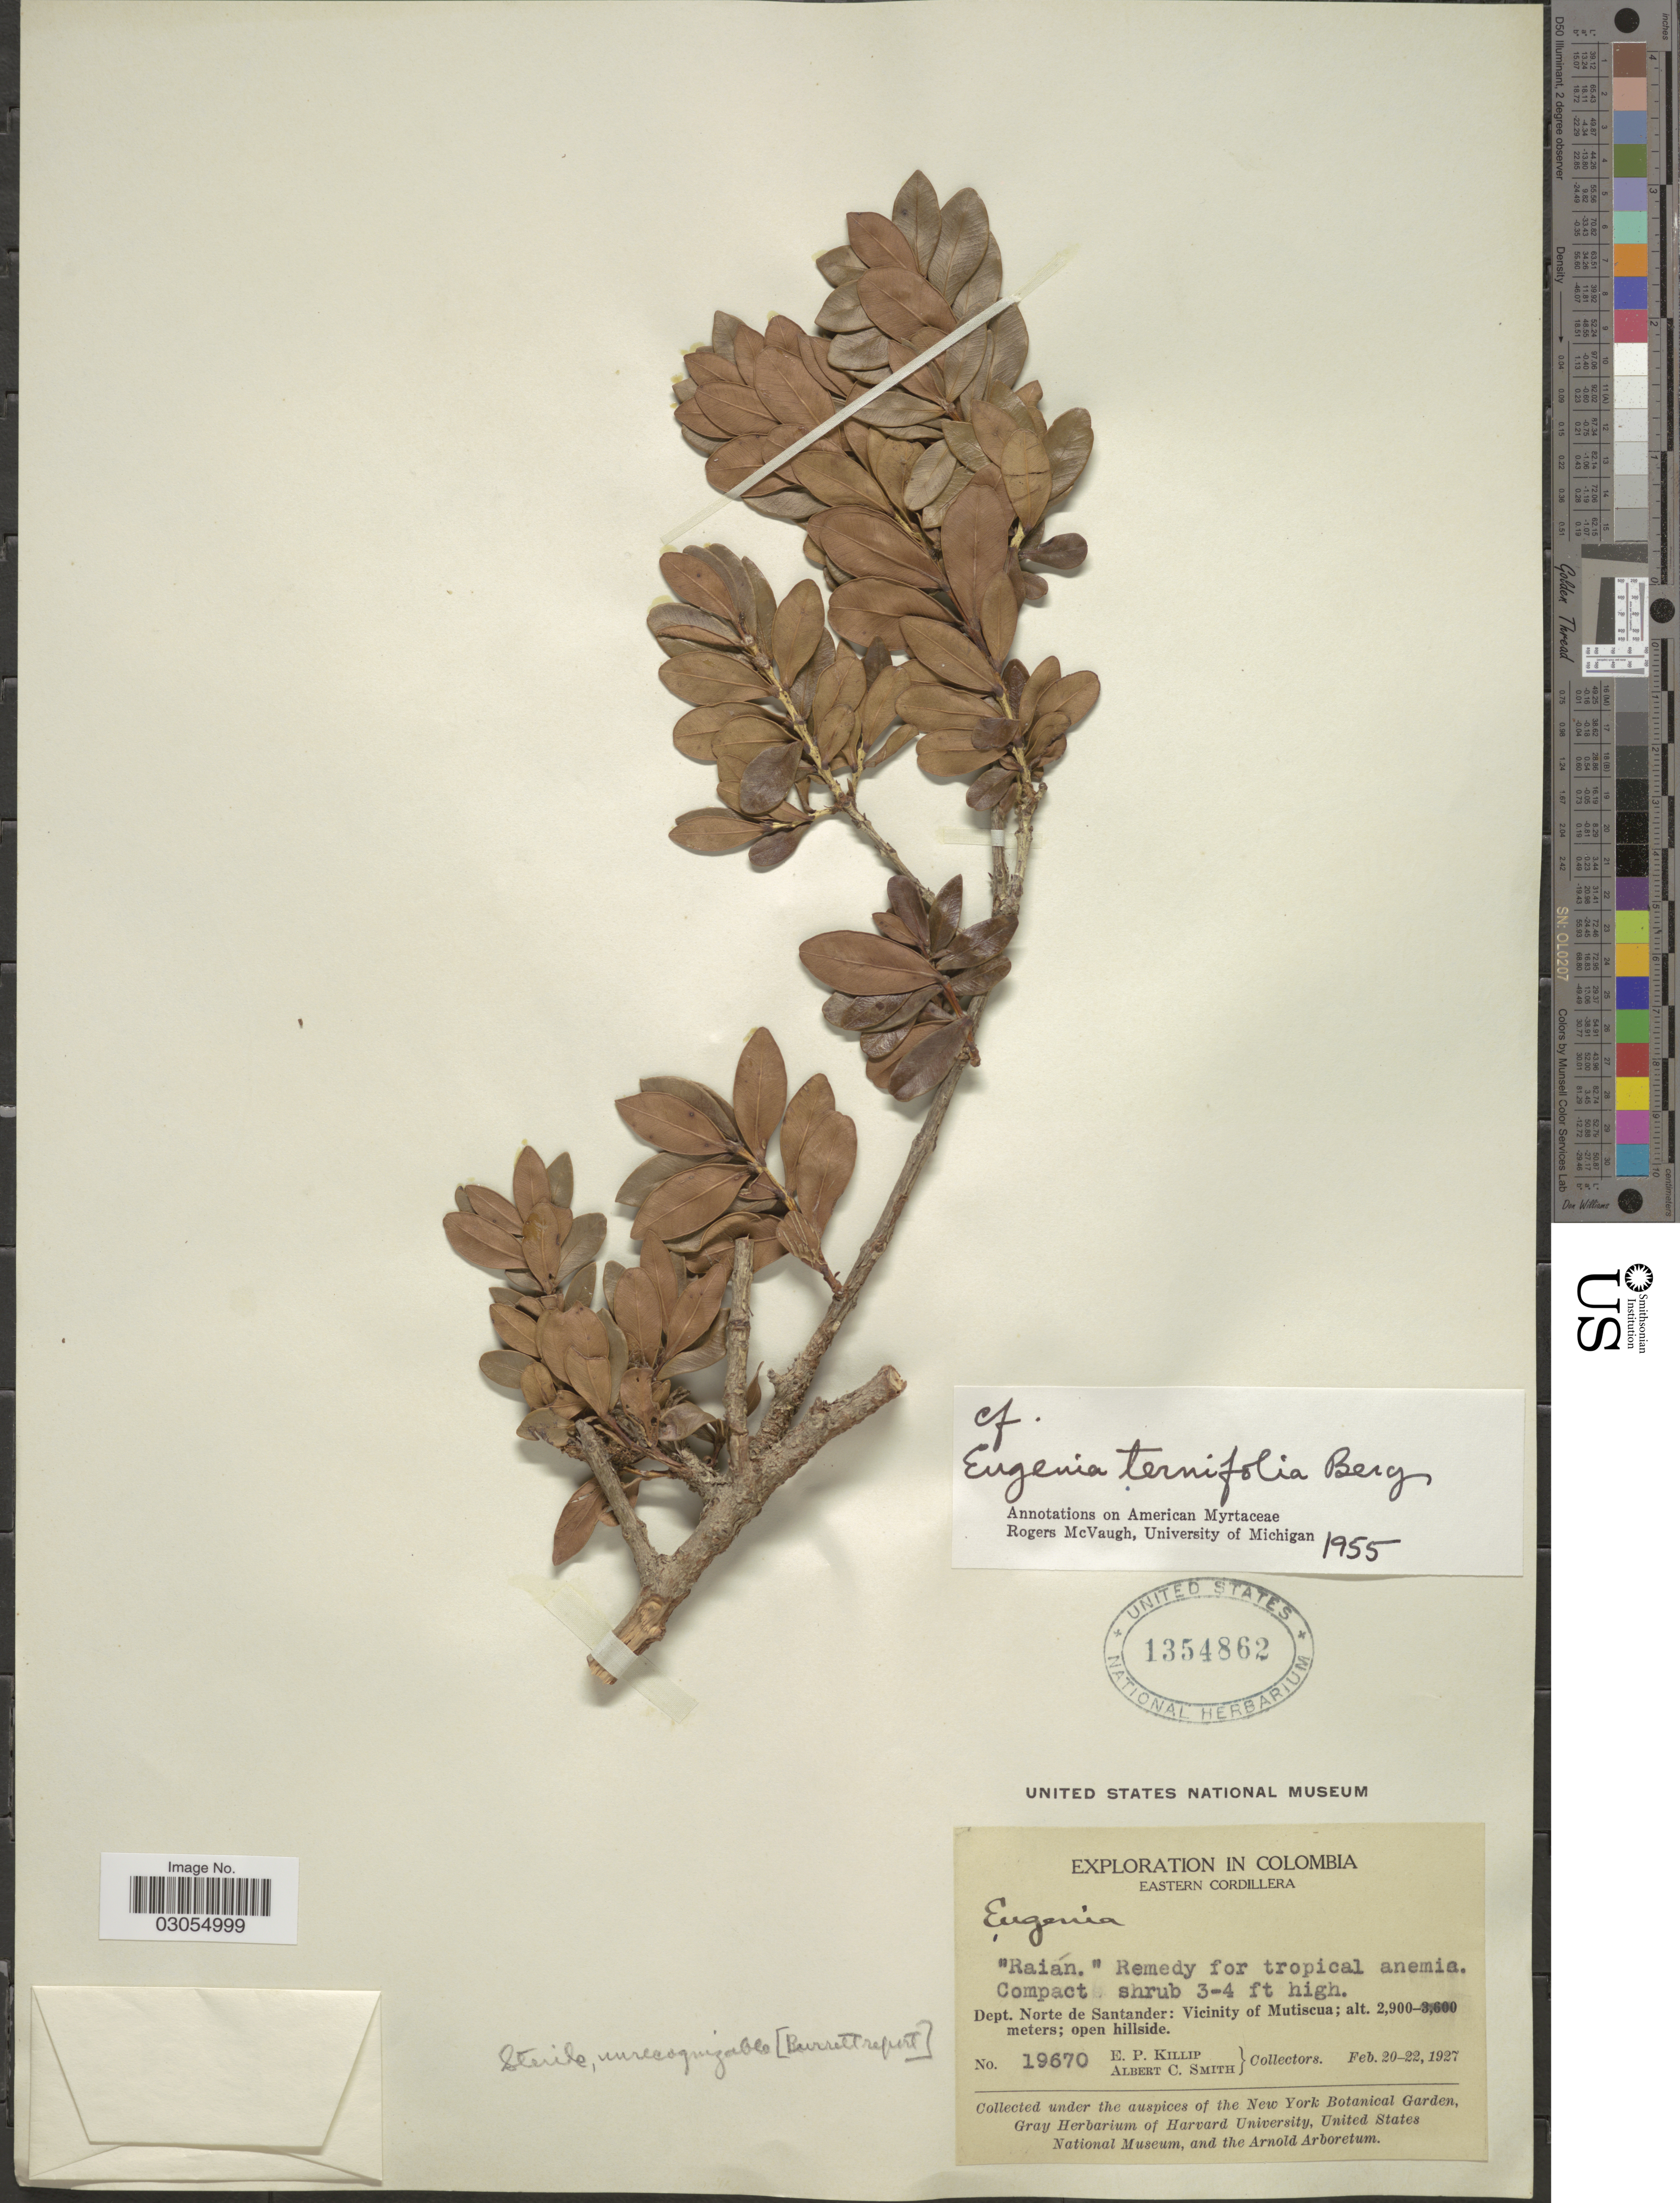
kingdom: Plantae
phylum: Tracheophyta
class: Magnoliopsida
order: Myrtales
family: Myrtaceae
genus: Myrcianthes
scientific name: Myrcianthes sp.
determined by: Strong, Mark T., (BOT), Smithsonian Institution - National Museum of Natural History (UNITED STATES)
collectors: E. P. Killip & A. C. Smith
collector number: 19670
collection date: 1927-02-20/1927-02-22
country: Colombia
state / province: Norte de Santander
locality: Eastern Cordillera, Dept. Norte de Santander: Vicinity of Mutiscua.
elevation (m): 2900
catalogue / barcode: US 1354862